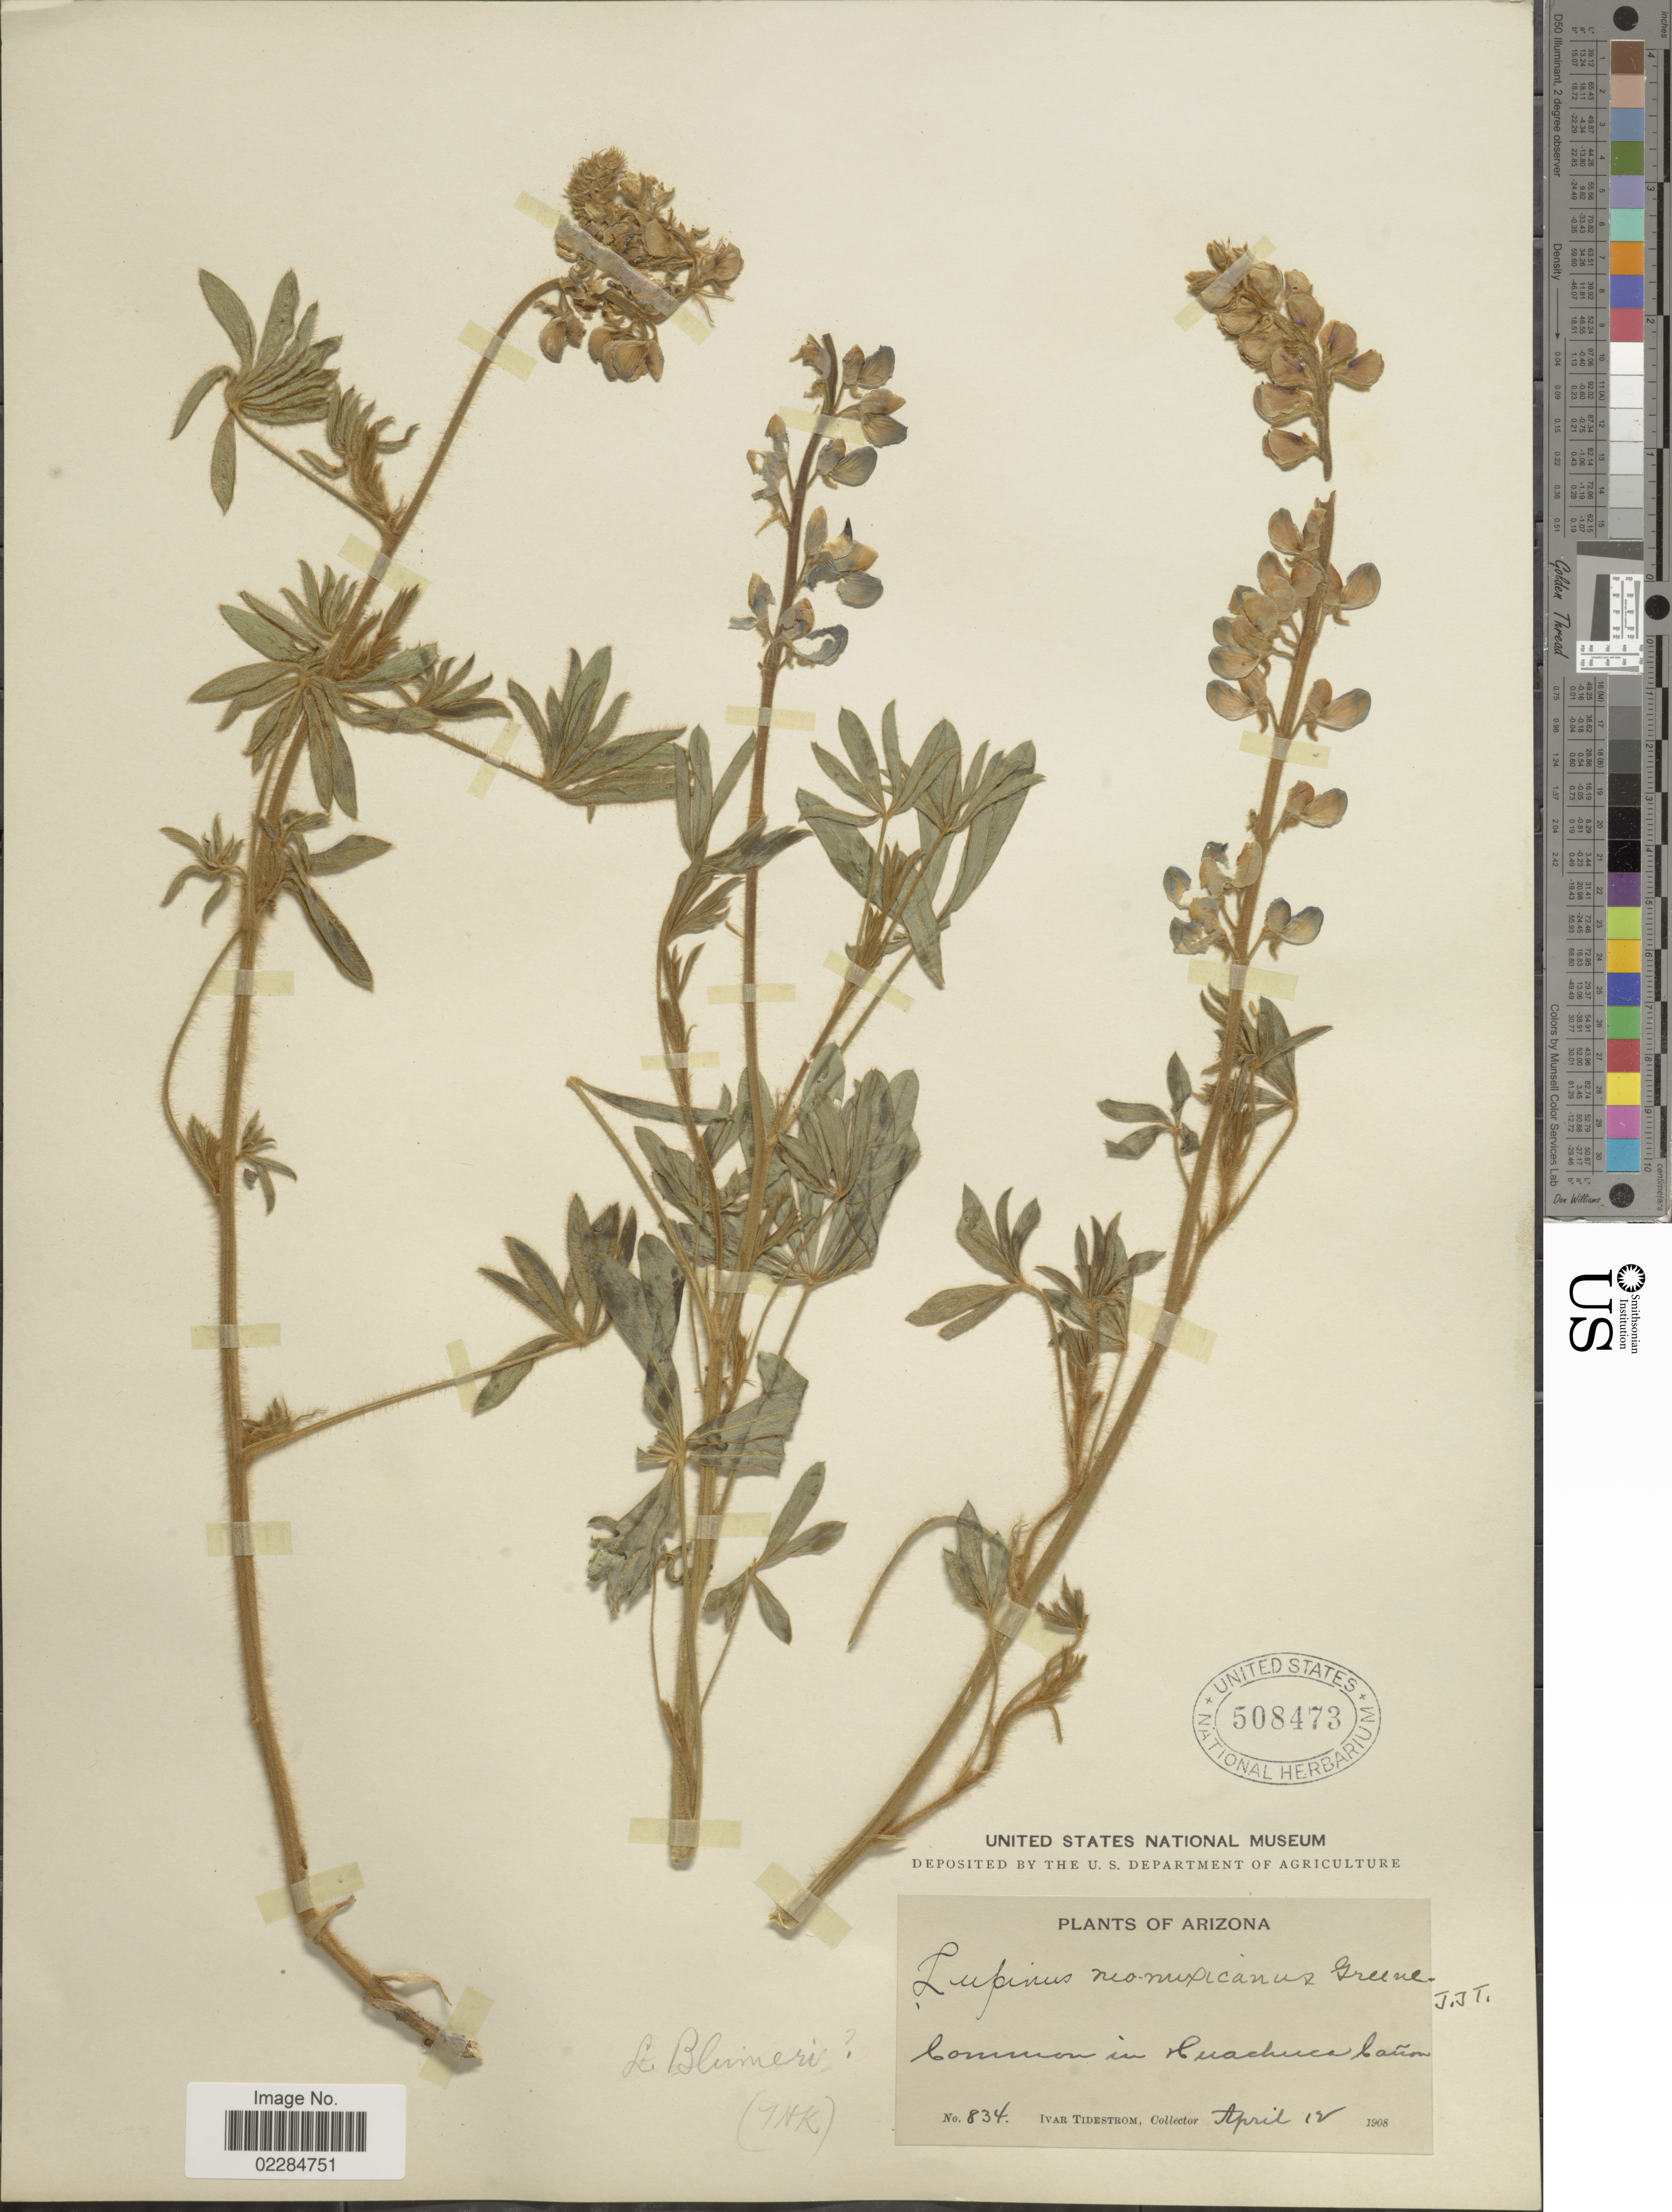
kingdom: Plantae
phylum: Tracheophyta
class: Magnoliopsida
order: Fabales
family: Fabaceae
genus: Lupinus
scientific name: Lupinus blumeri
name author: Greene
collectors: I. F. Tidestrom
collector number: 834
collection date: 1908-04-12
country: United States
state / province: Arizona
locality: Common in Huachuca Canon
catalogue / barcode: US 508473